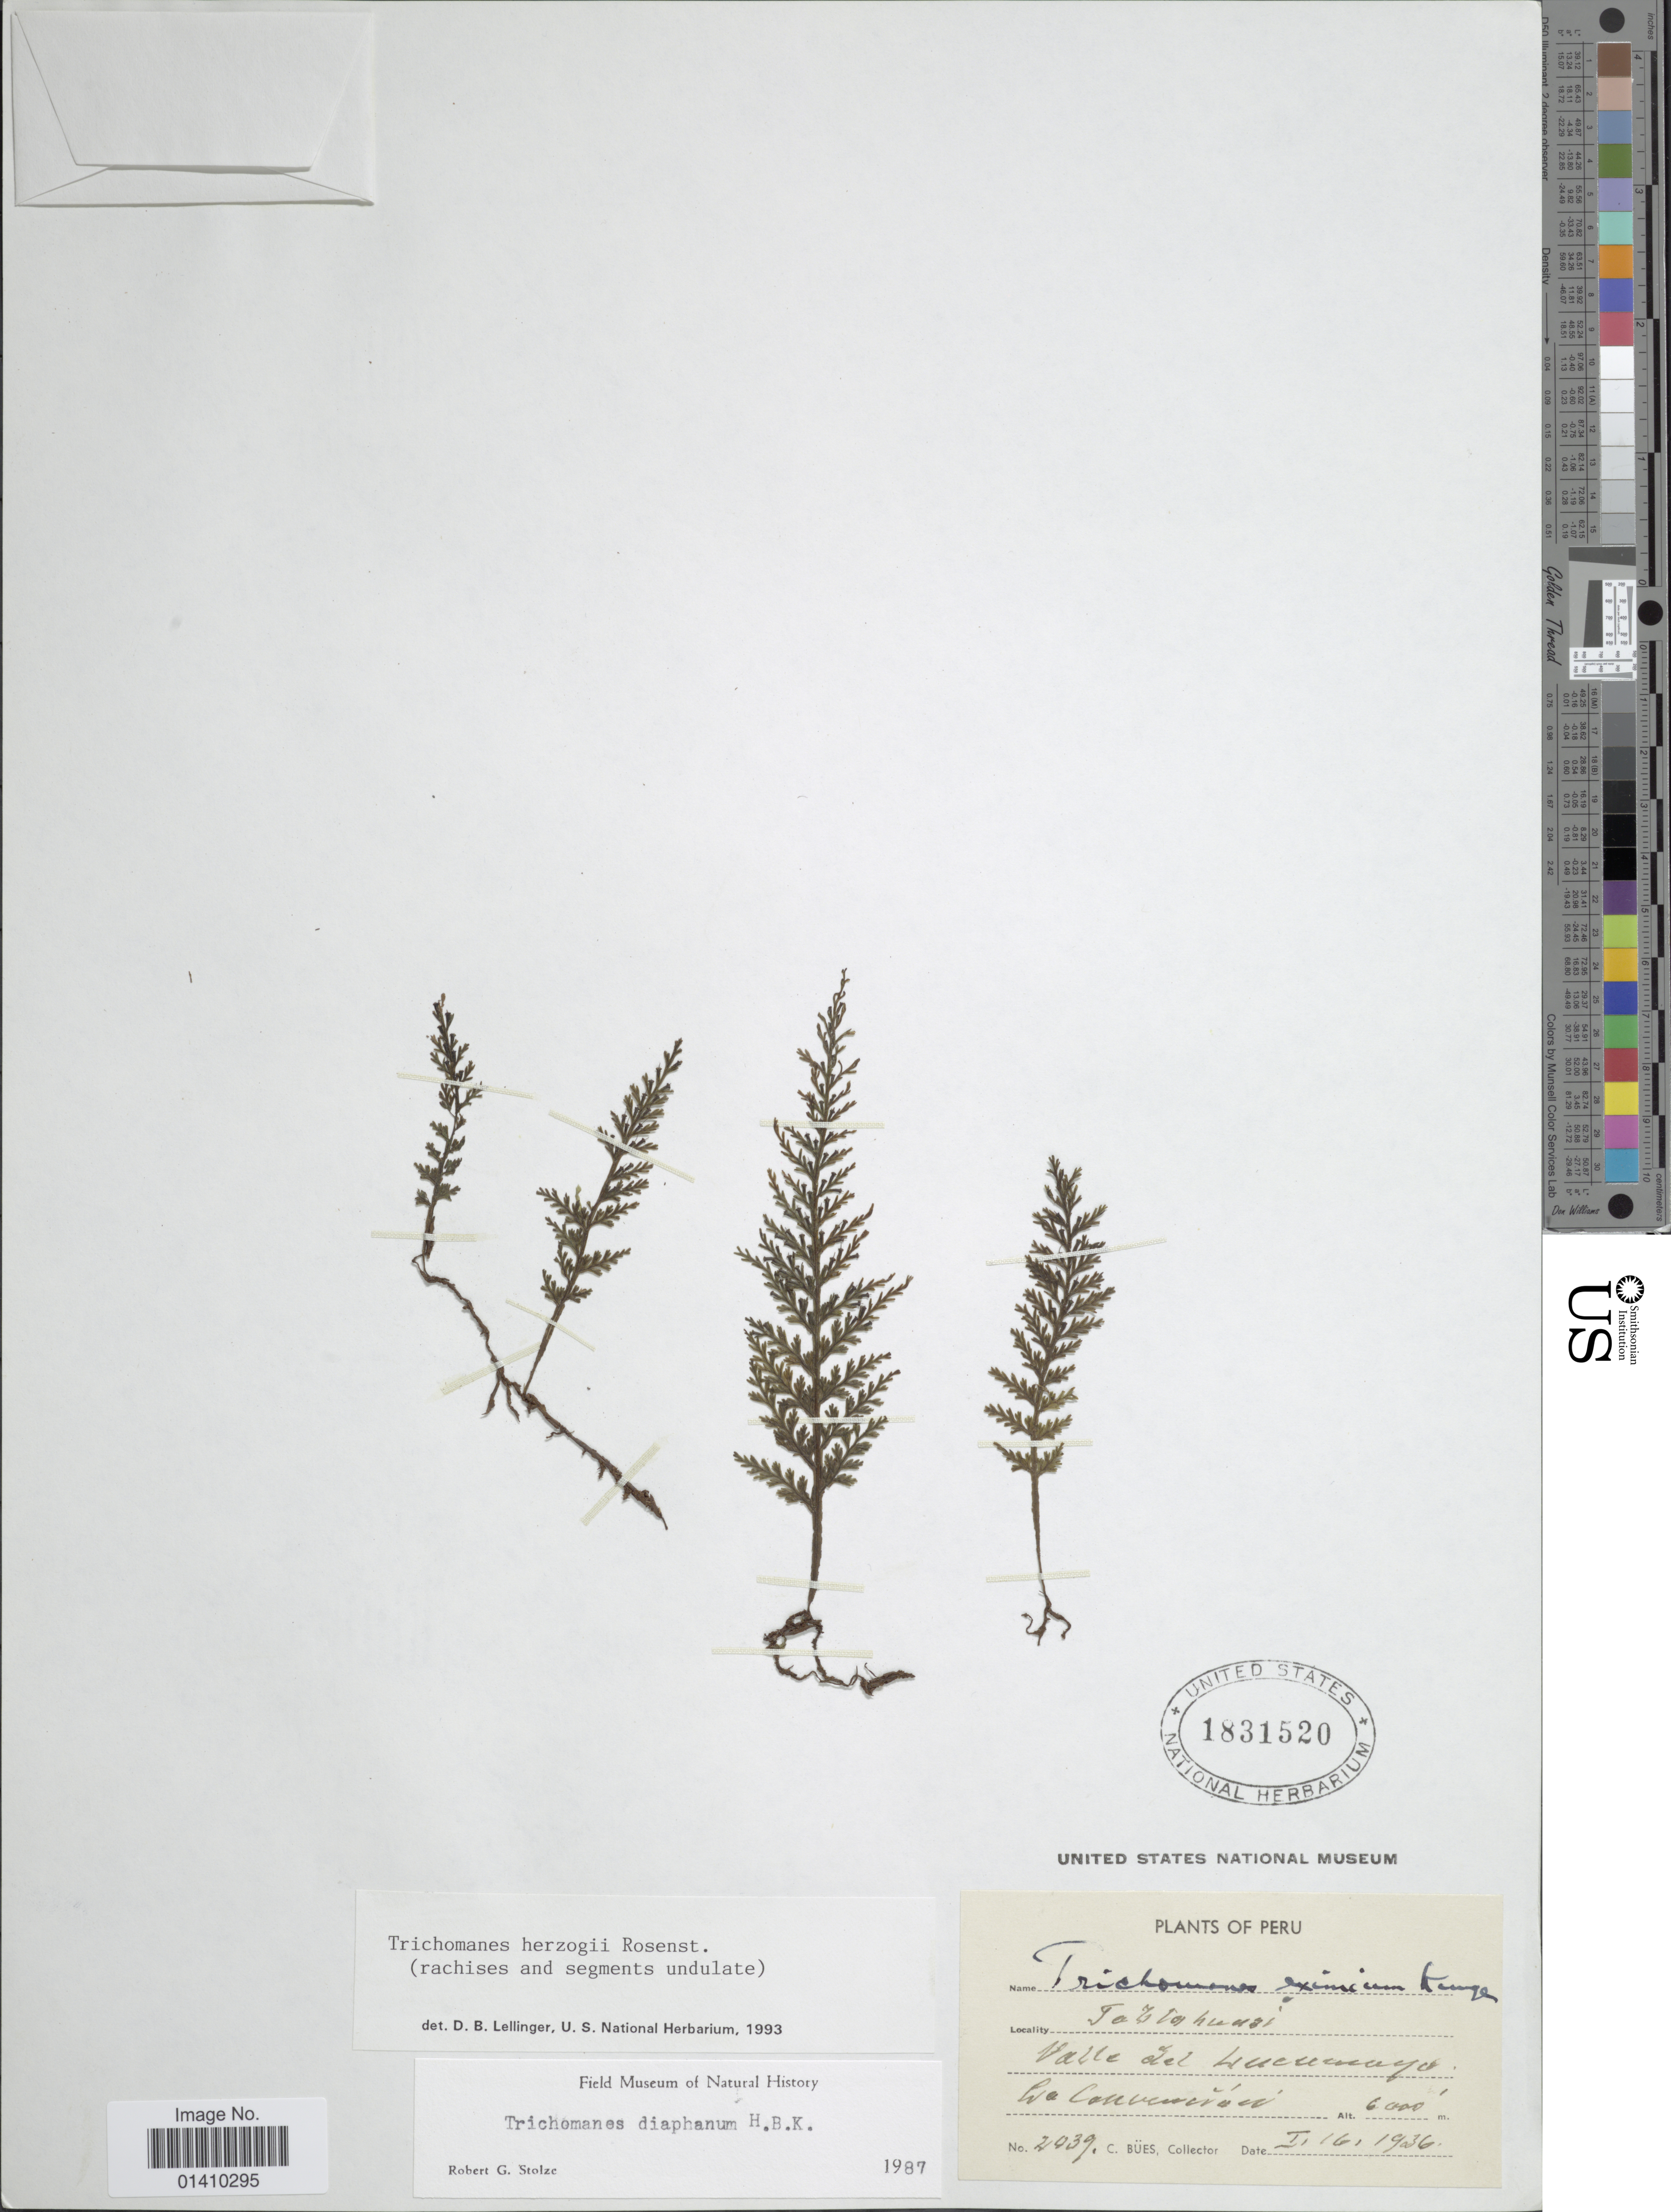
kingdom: Plantae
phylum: Tracheophyta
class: Polypodiopsida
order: Hymenophyllales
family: Hymenophyllaceae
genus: Polyphlebium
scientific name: Polyphlebium herzogii (Rosenst.) comb. ined., 2015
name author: (Rosenst.)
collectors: C. Bues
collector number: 4039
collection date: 1936-01-16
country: Peru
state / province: Cusco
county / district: La Convención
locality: Tablahuasi Valle del Lucumayo. La Convención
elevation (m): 1829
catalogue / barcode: US 1831520